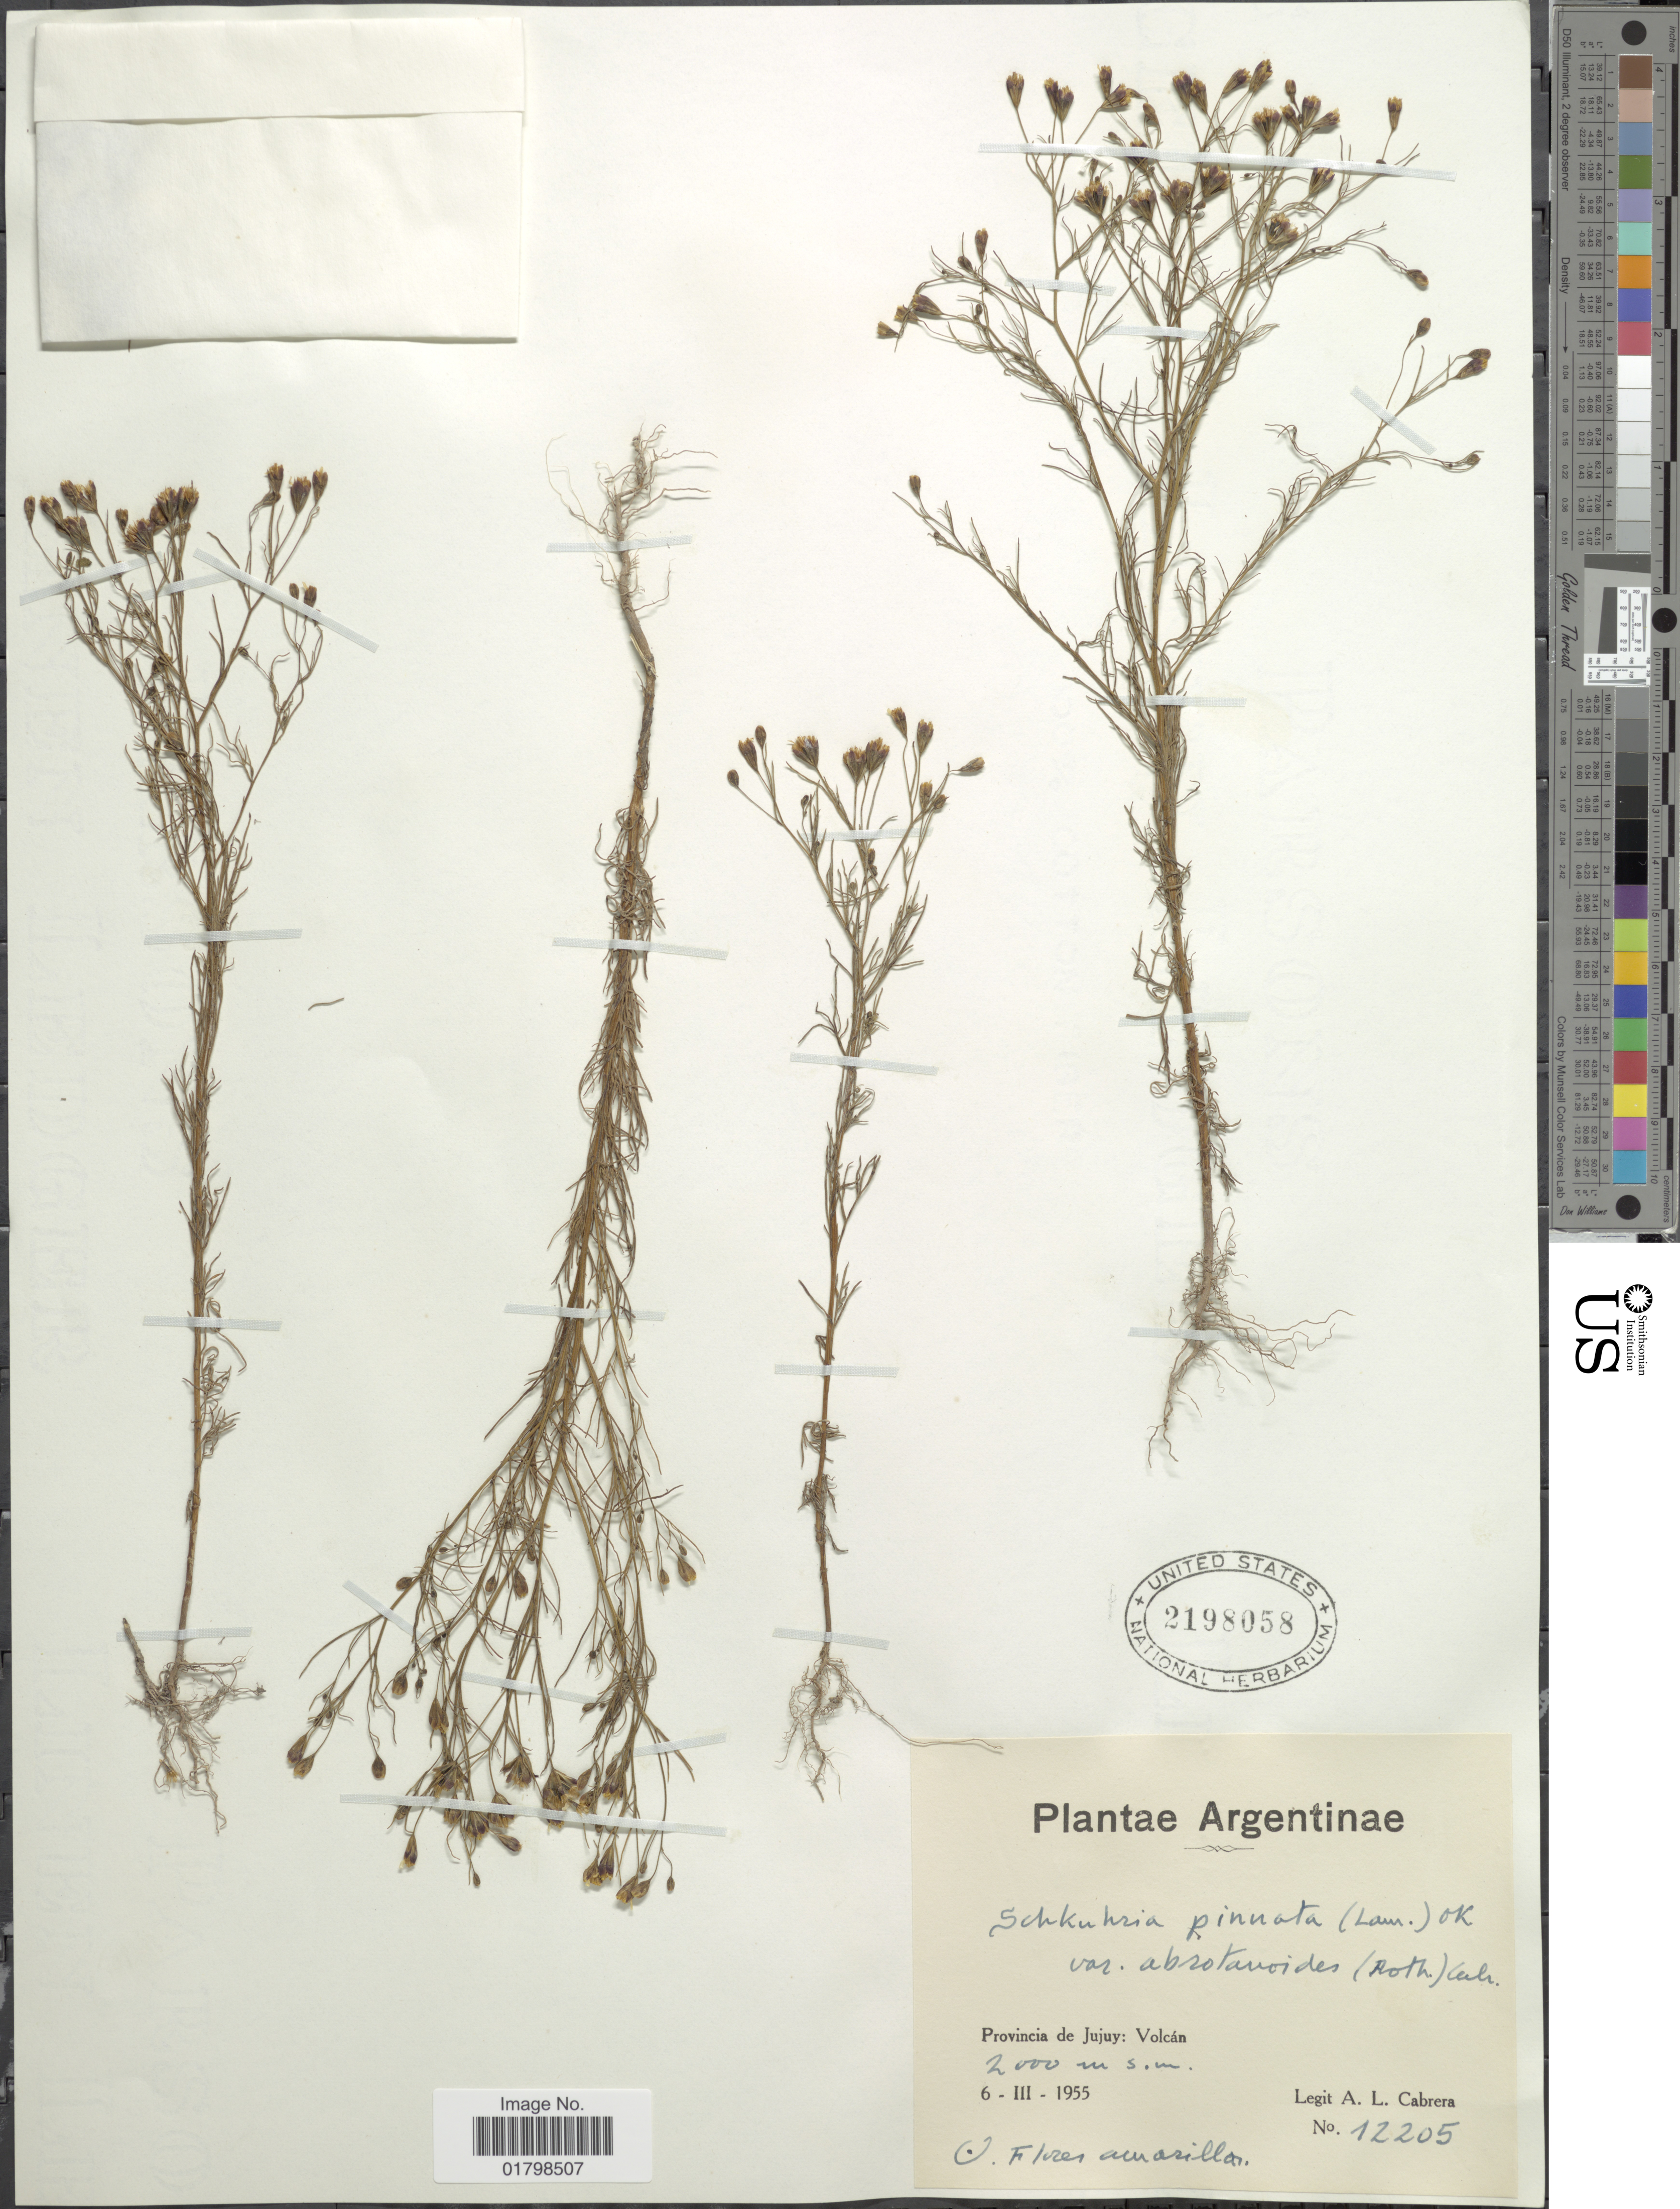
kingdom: Plantae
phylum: Tracheophyta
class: Magnoliopsida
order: Asterales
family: Asteraceae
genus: Schkuhria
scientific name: Schkuhria pinnata var. abrotanoides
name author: (Roth) Cabrera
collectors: A. L. Cabrera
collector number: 12205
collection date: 1955-03-06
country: Argentina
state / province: Jujuy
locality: Volcan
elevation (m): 2000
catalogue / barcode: US 2198058